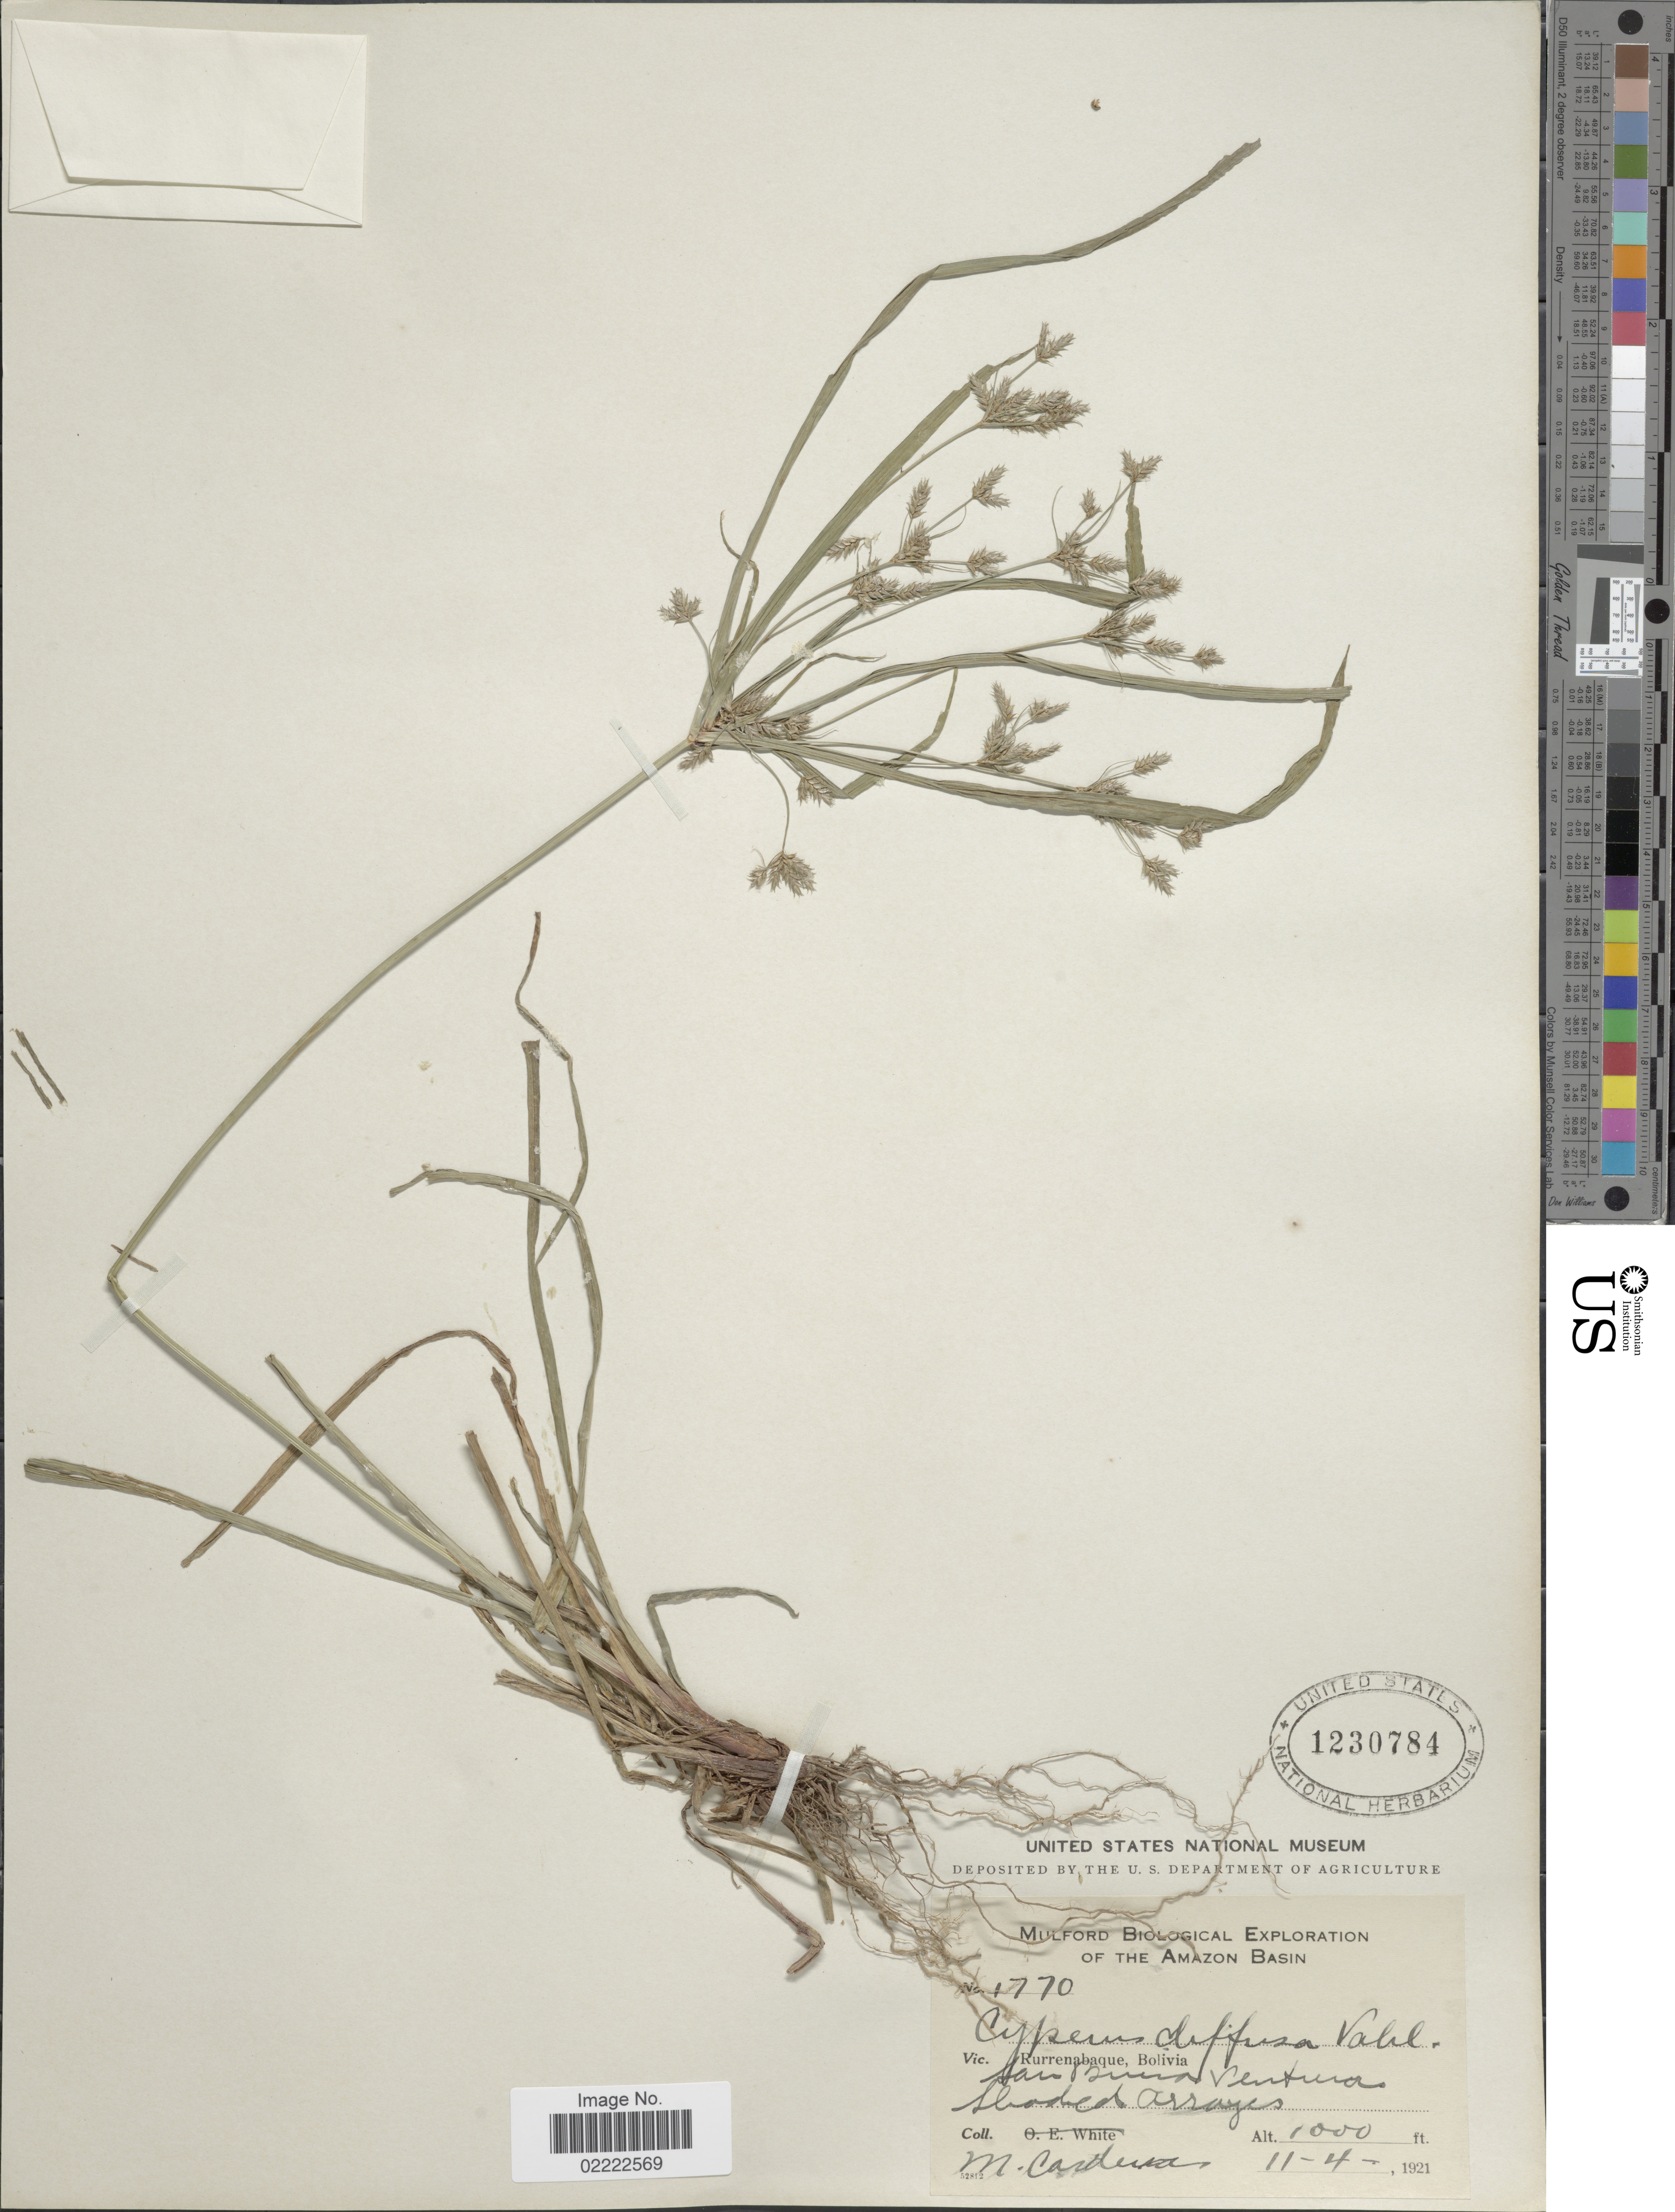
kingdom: Plantae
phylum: Tracheophyta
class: Liliopsida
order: Poales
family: Cyperaceae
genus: Cyperus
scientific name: Cyperus laxus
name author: Lam.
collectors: M. Cárdenas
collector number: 1770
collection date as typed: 11-4-1921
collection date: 1921-11-04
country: Bolivia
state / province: La Paz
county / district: Iturralde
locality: San Buena Ventura. Rurrenabaque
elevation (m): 305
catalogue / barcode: US 1230784